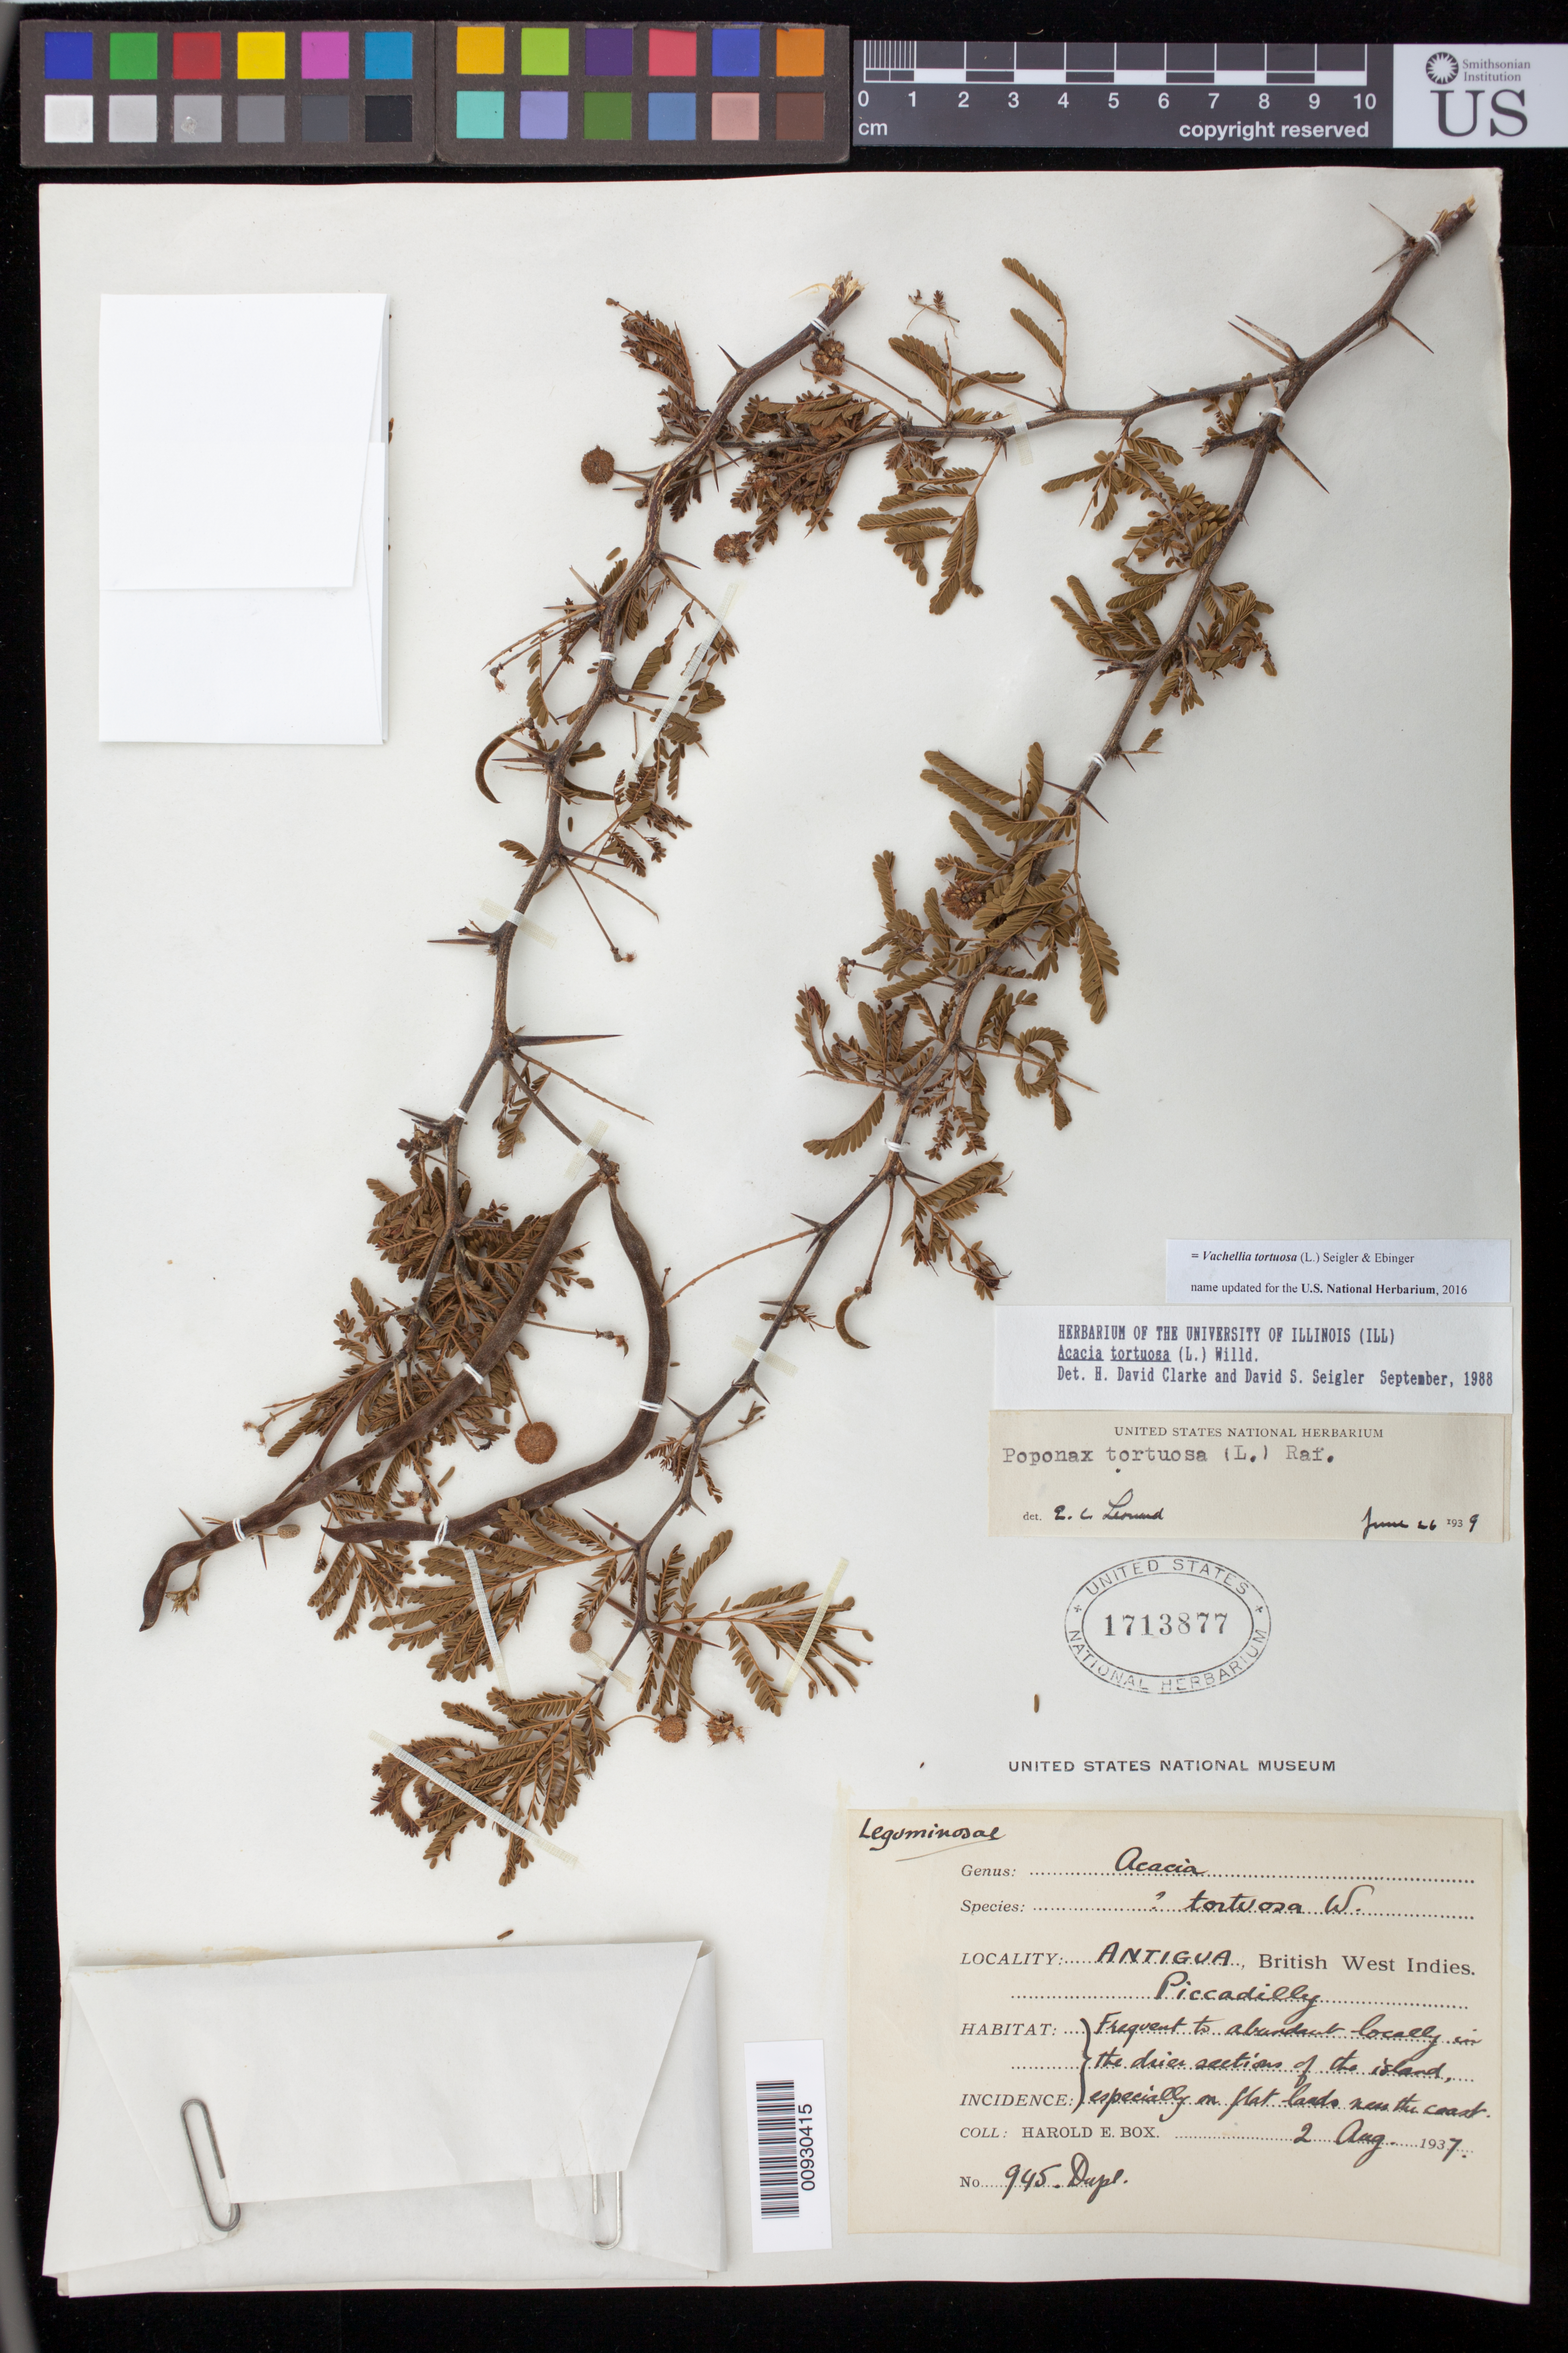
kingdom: Plantae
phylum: Tracheophyta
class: Magnoliopsida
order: Fabales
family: Fabaceae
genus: Vachellia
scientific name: Vachellia tortuosa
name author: (L.) Seigler & Ebinger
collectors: H. E. Box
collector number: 945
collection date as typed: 02 Aug 1937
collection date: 1937-08-02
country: Antigua and Barbuda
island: Antigua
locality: Piccadilly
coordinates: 0 N, 0 E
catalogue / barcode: US 1713877